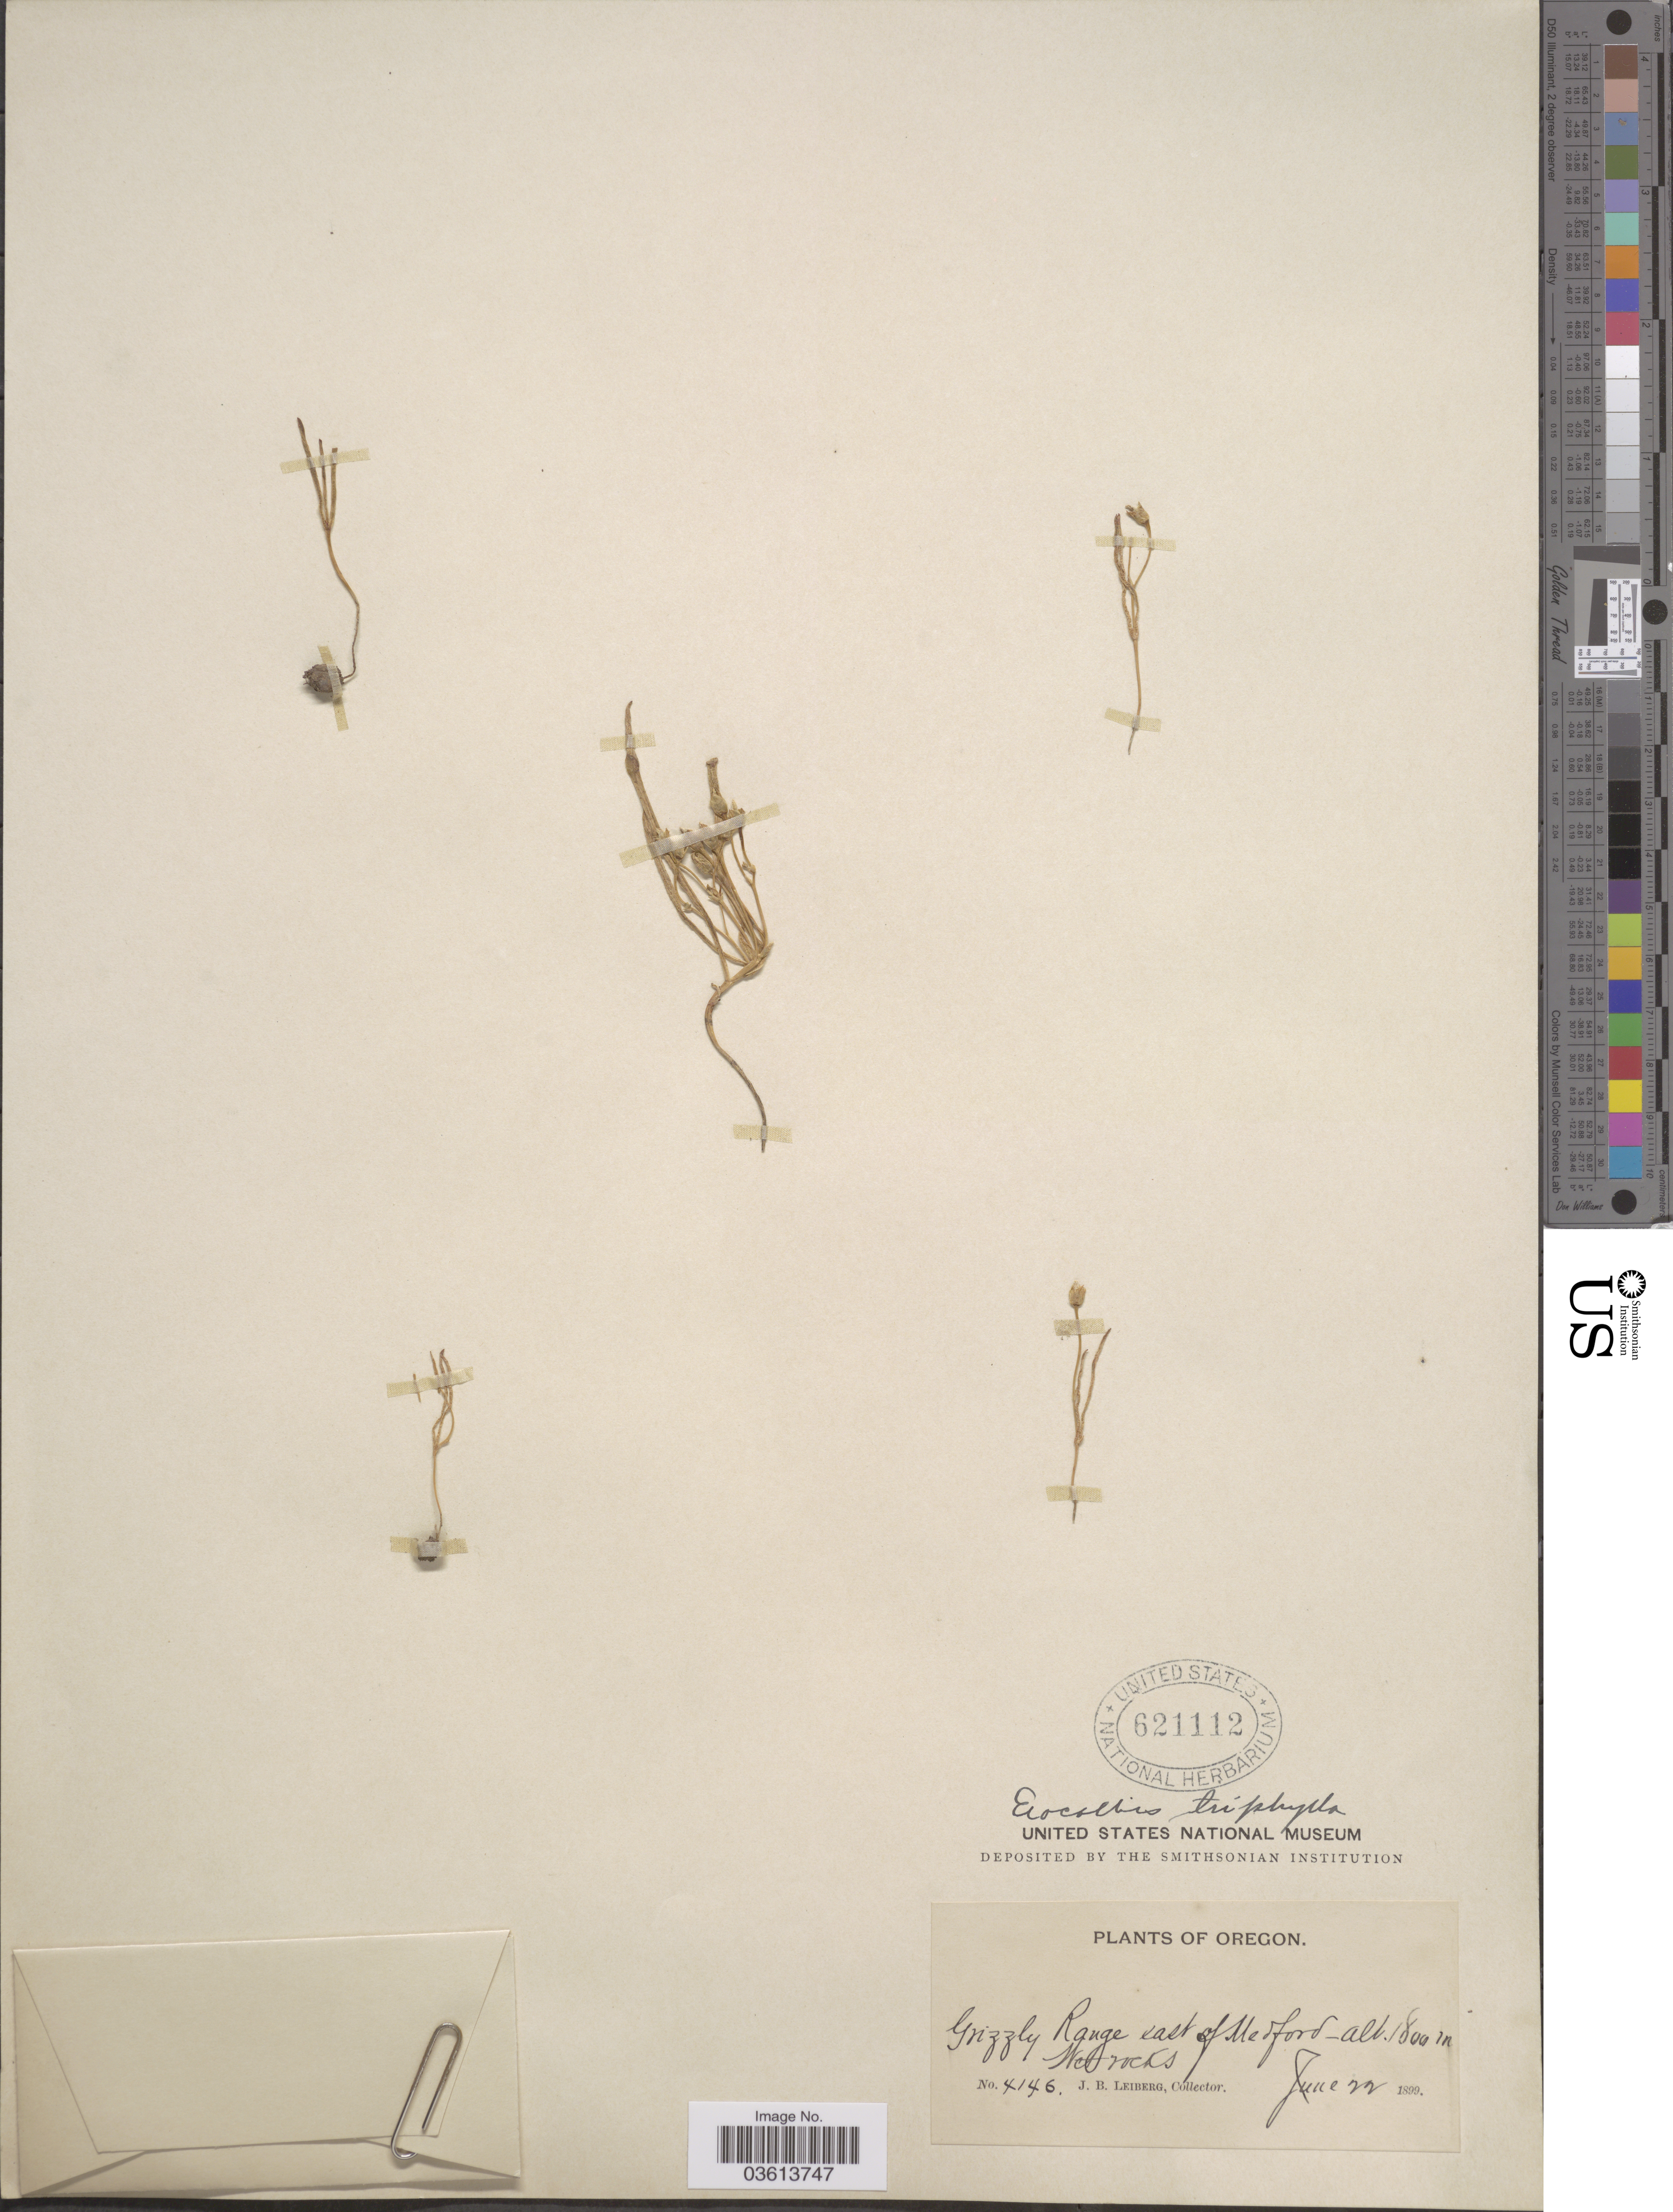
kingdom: Plantae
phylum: Tracheophyta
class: Magnoliopsida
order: Caryophyllales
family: Montiaceae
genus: Erocallis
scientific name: Erocallis triphylla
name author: (S. Watson) Rydb.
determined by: Strong, Mark T., (BOT), Smithsonian Institution - National Museum of Natural History (UNITED STATES)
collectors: J. B. Leiberg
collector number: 4146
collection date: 1899-06-22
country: United States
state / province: Oregon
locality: Grizzly Range east of Medford.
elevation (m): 1800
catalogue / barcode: US 621112